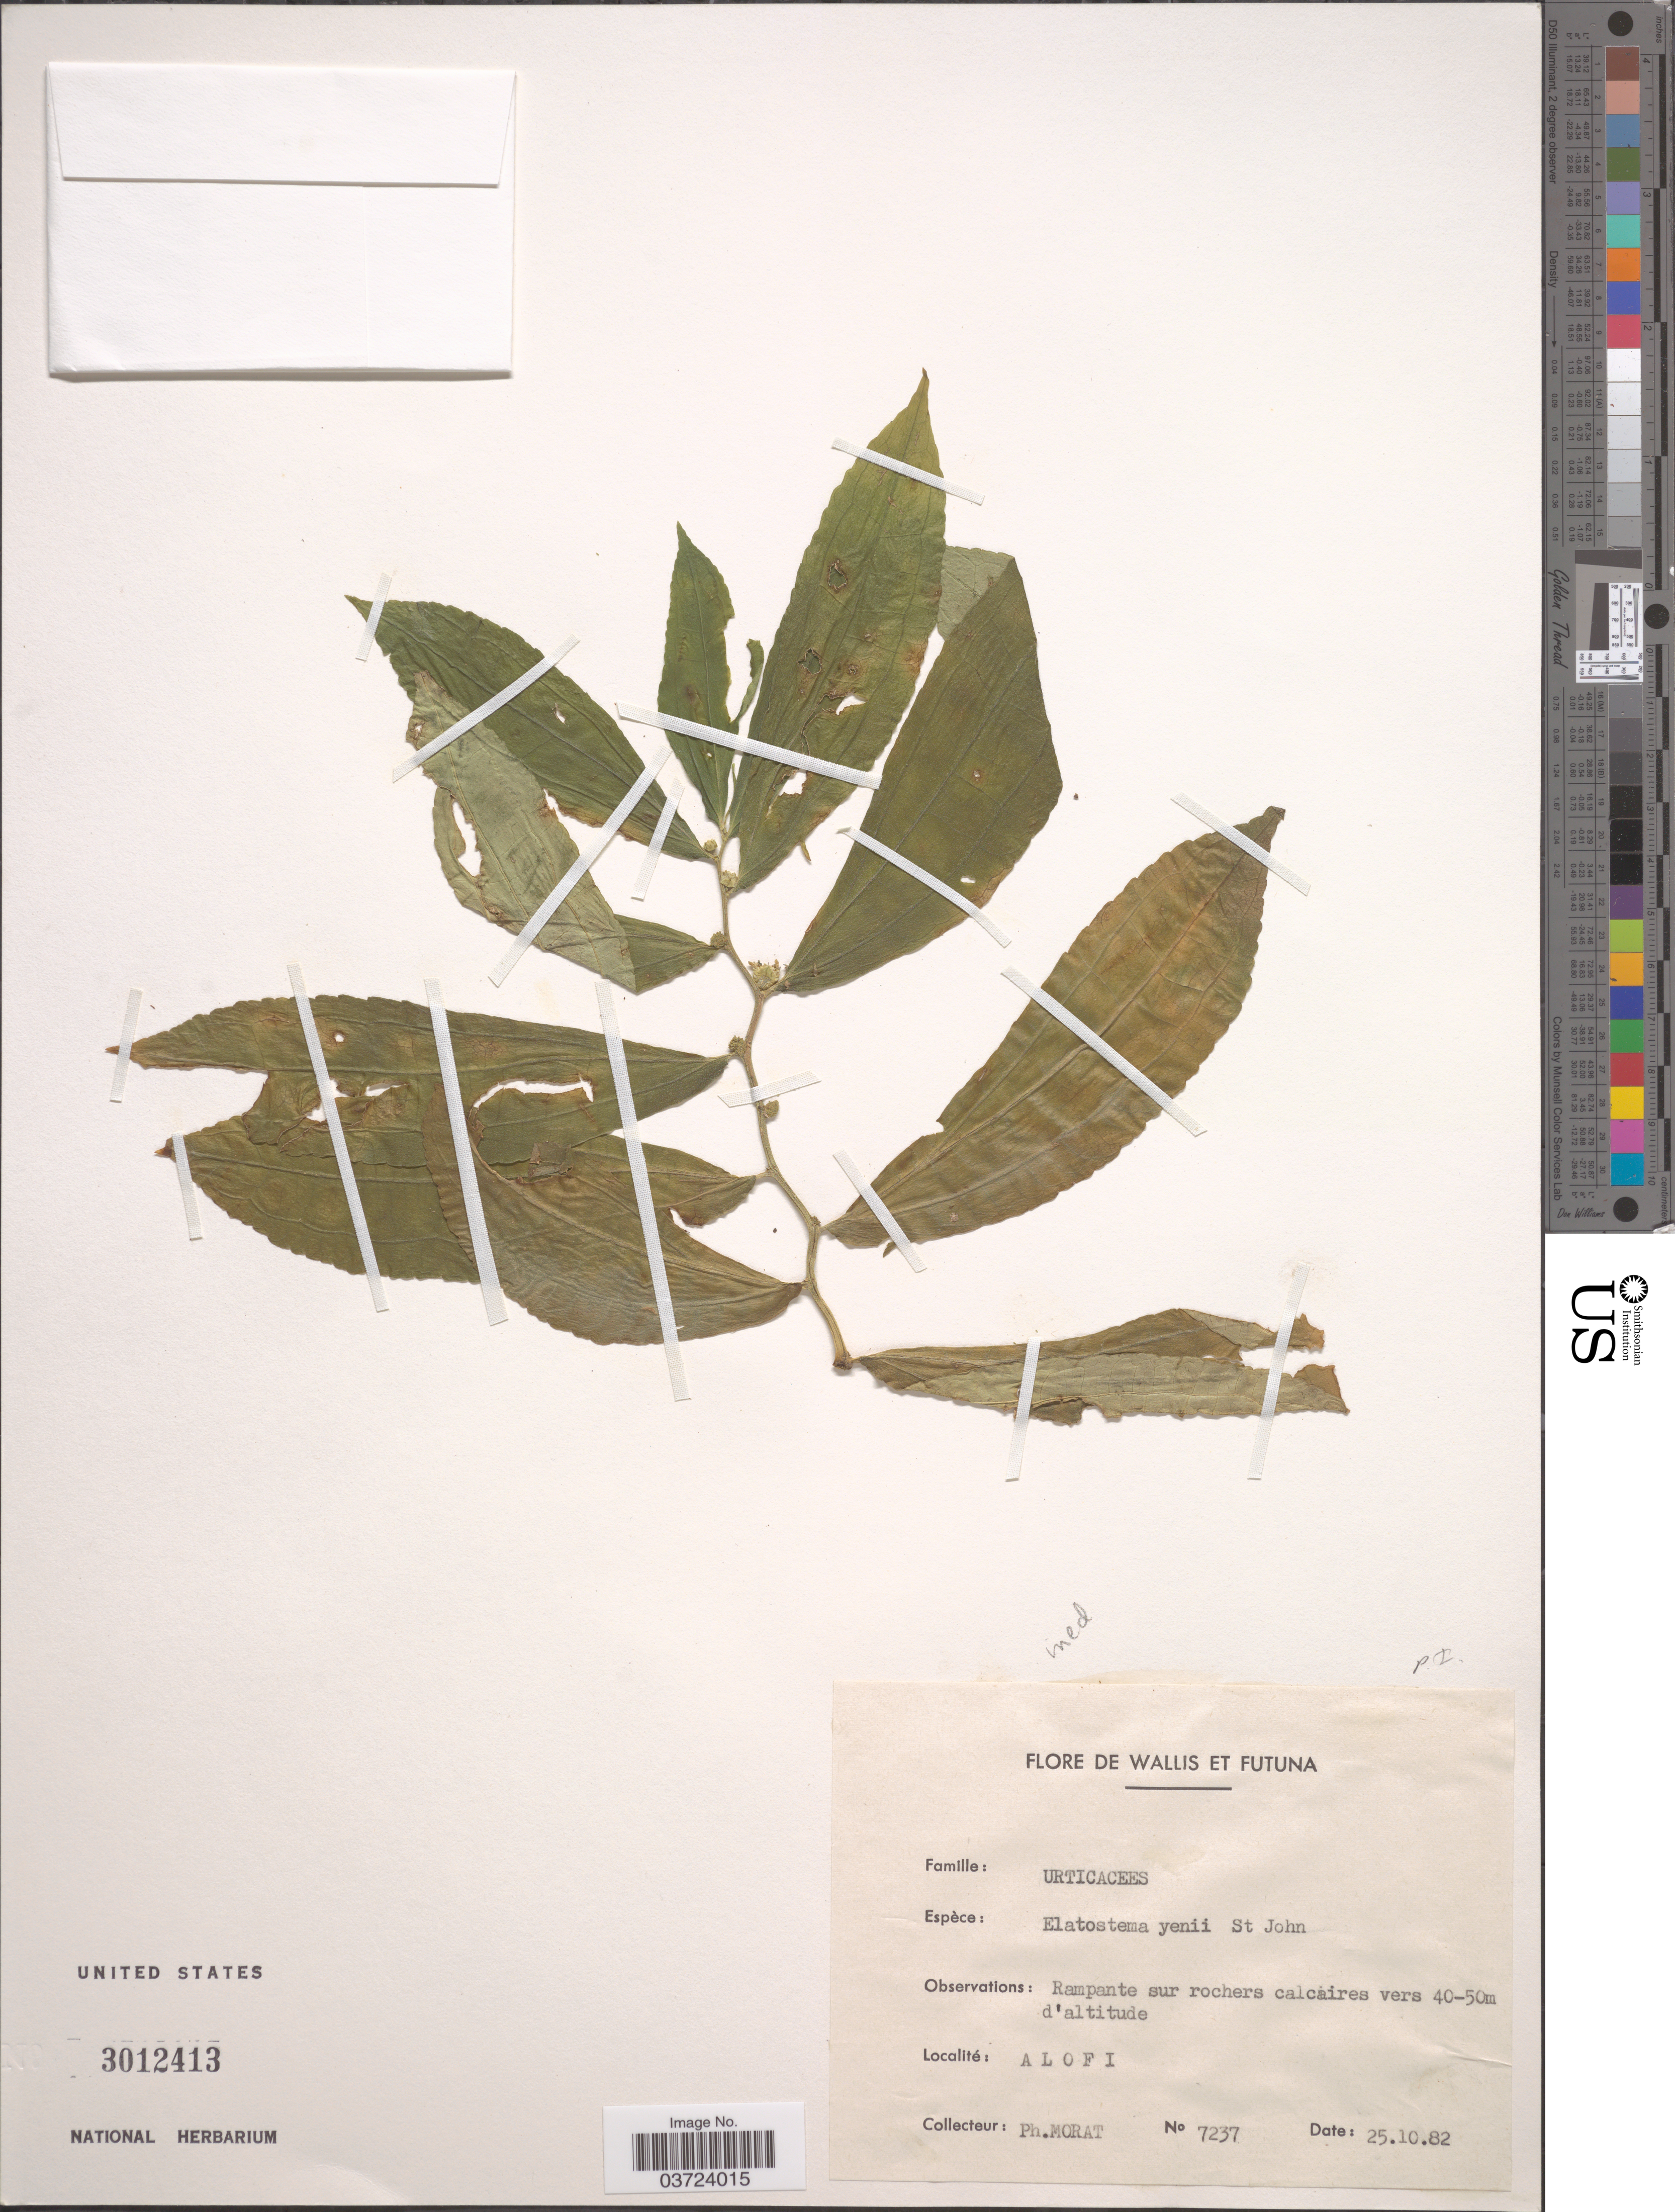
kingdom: Plantae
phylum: Tracheophyta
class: Magnoliopsida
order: Rosales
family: Urticaceae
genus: Elatostema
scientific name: Elatostema yenii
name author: H. St. John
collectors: P. Morat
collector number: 7237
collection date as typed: Transcribed d/m/y: 25/10/82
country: Wallis and Futuna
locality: Alofi.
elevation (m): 40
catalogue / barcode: US 3012413